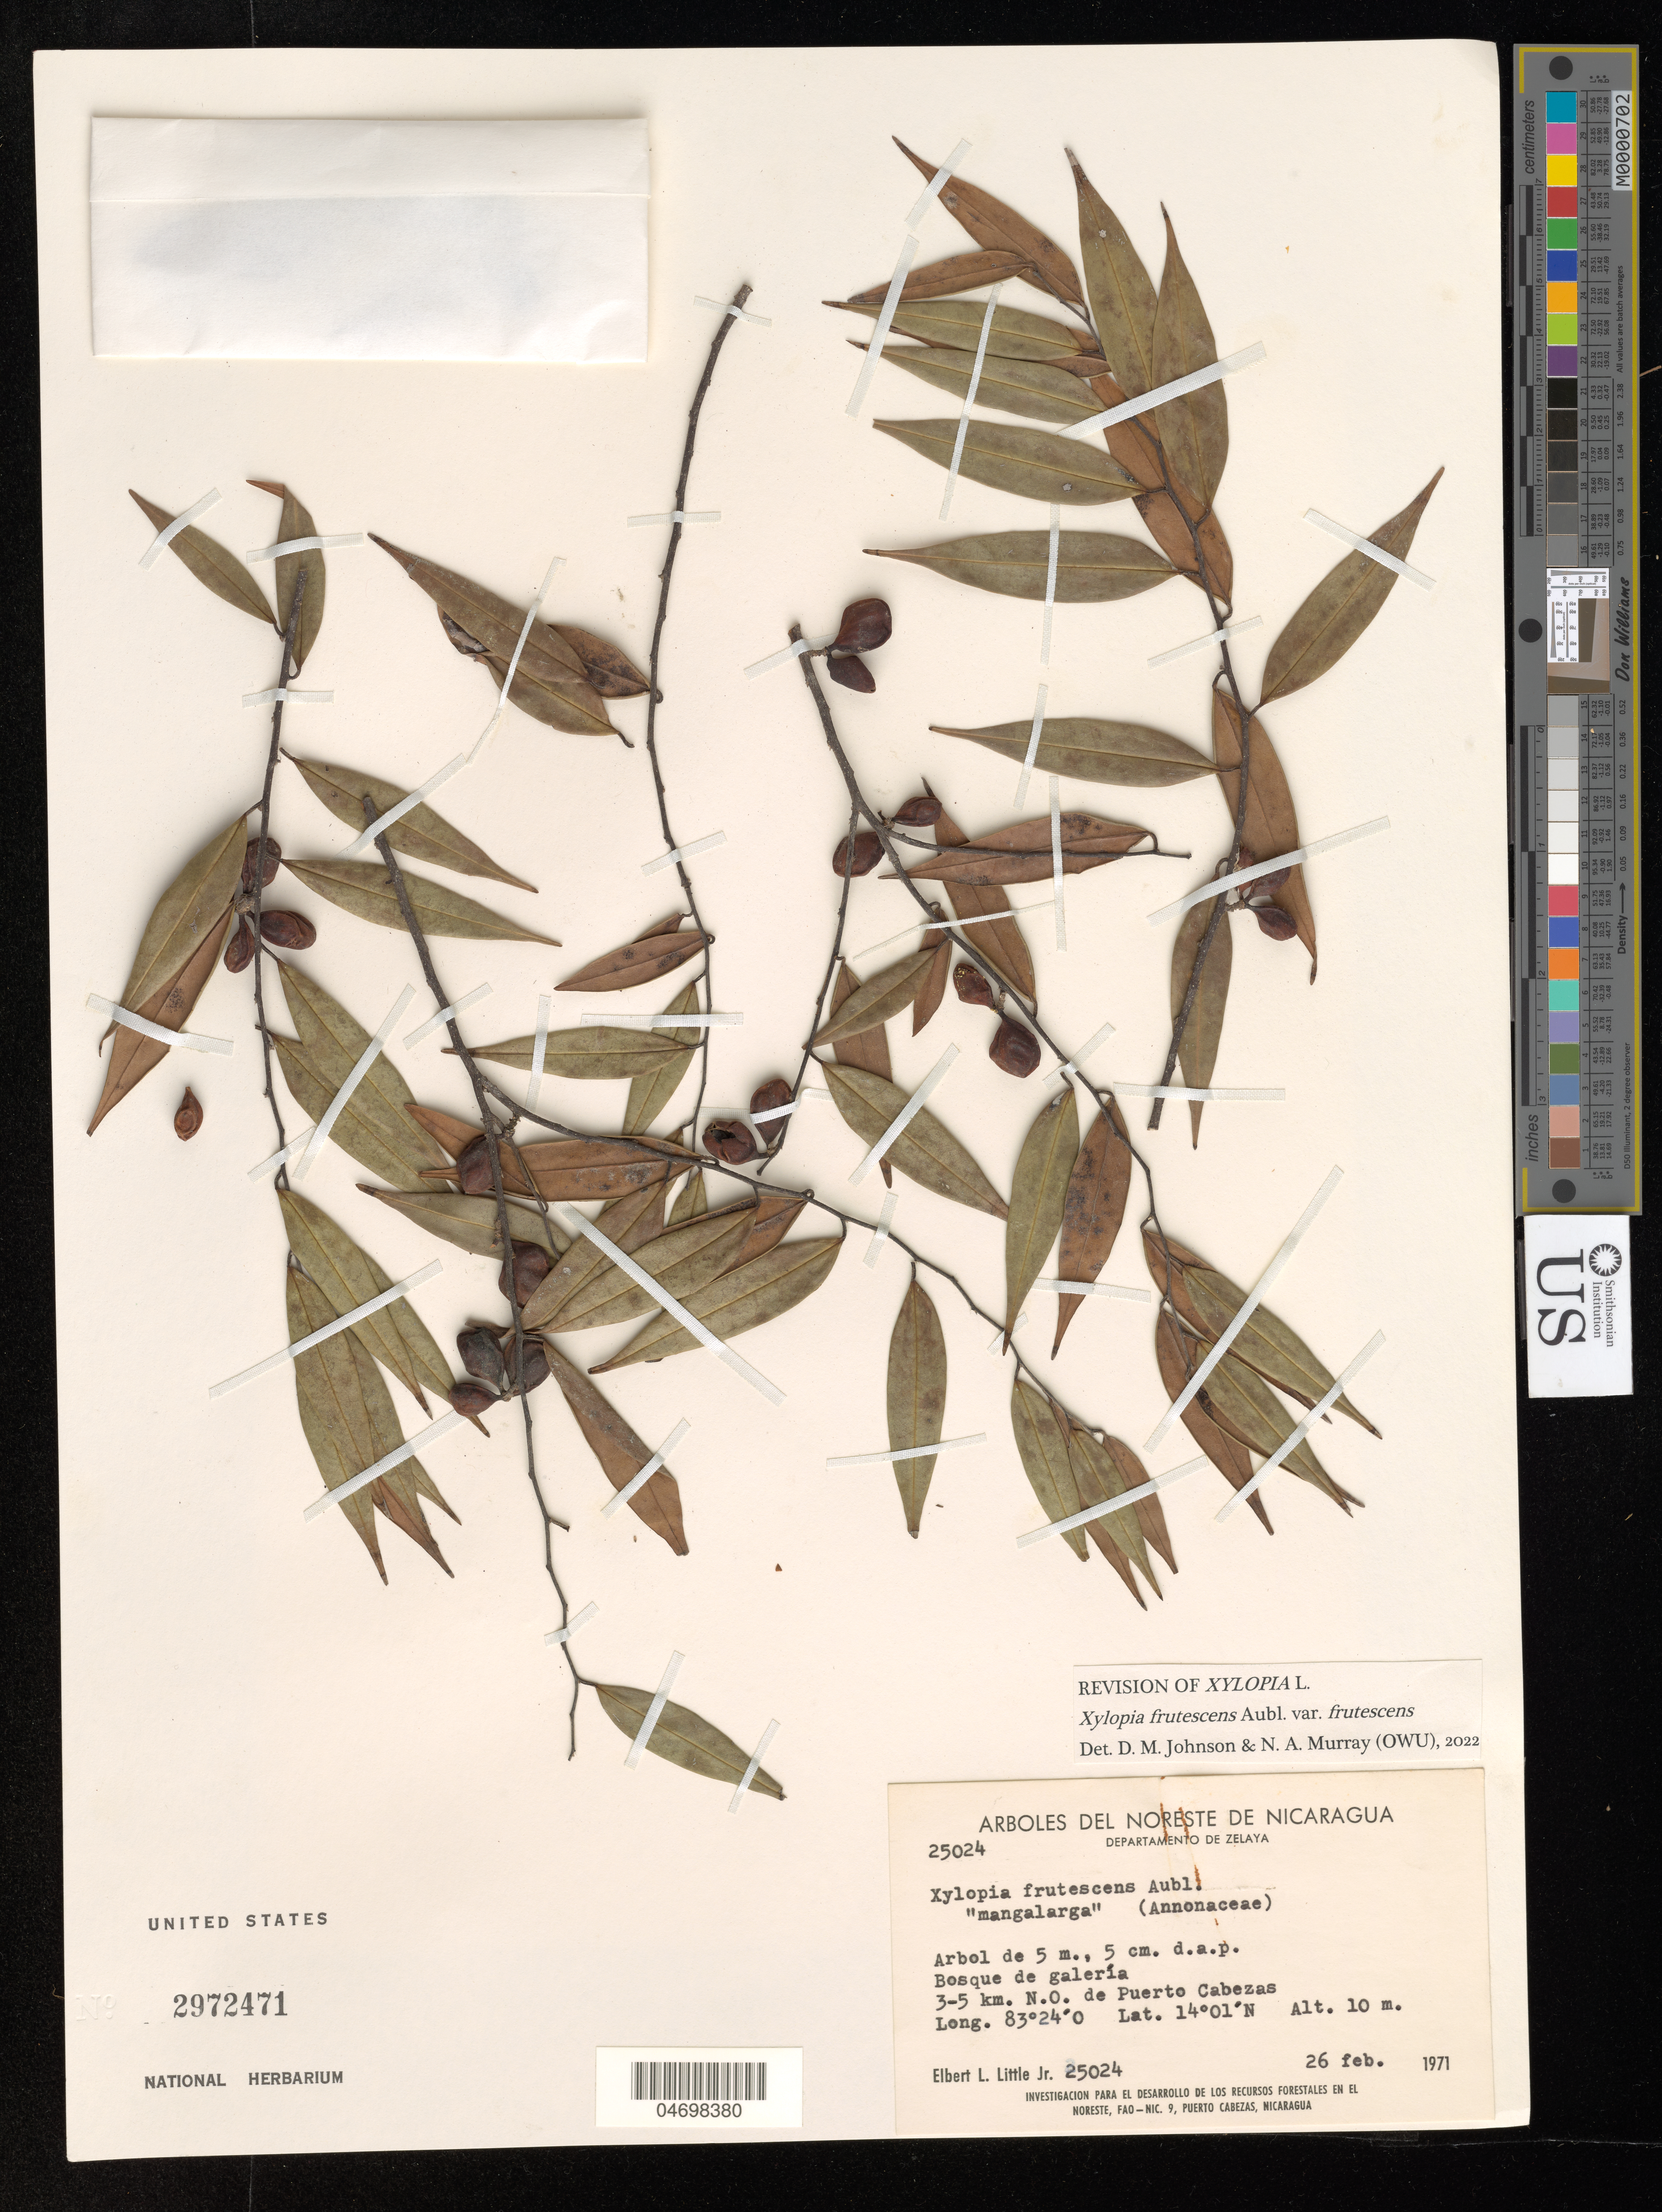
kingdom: Plantae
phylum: Tracheophyta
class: Magnoliopsida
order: Magnoliales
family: Annonaceae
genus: Xylopia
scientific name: Xylopia frutescens var. frutescens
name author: Aubl.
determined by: Johnson, D. M.; Murray, N. A.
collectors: E. L. Little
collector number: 25024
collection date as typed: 26 Feb 1971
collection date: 1971-02-26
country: Nicaragua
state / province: Atlántico Norte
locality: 3-5 km N.O. de Puerto Cabezas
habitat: Bosque de galeria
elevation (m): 10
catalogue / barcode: US 2972471